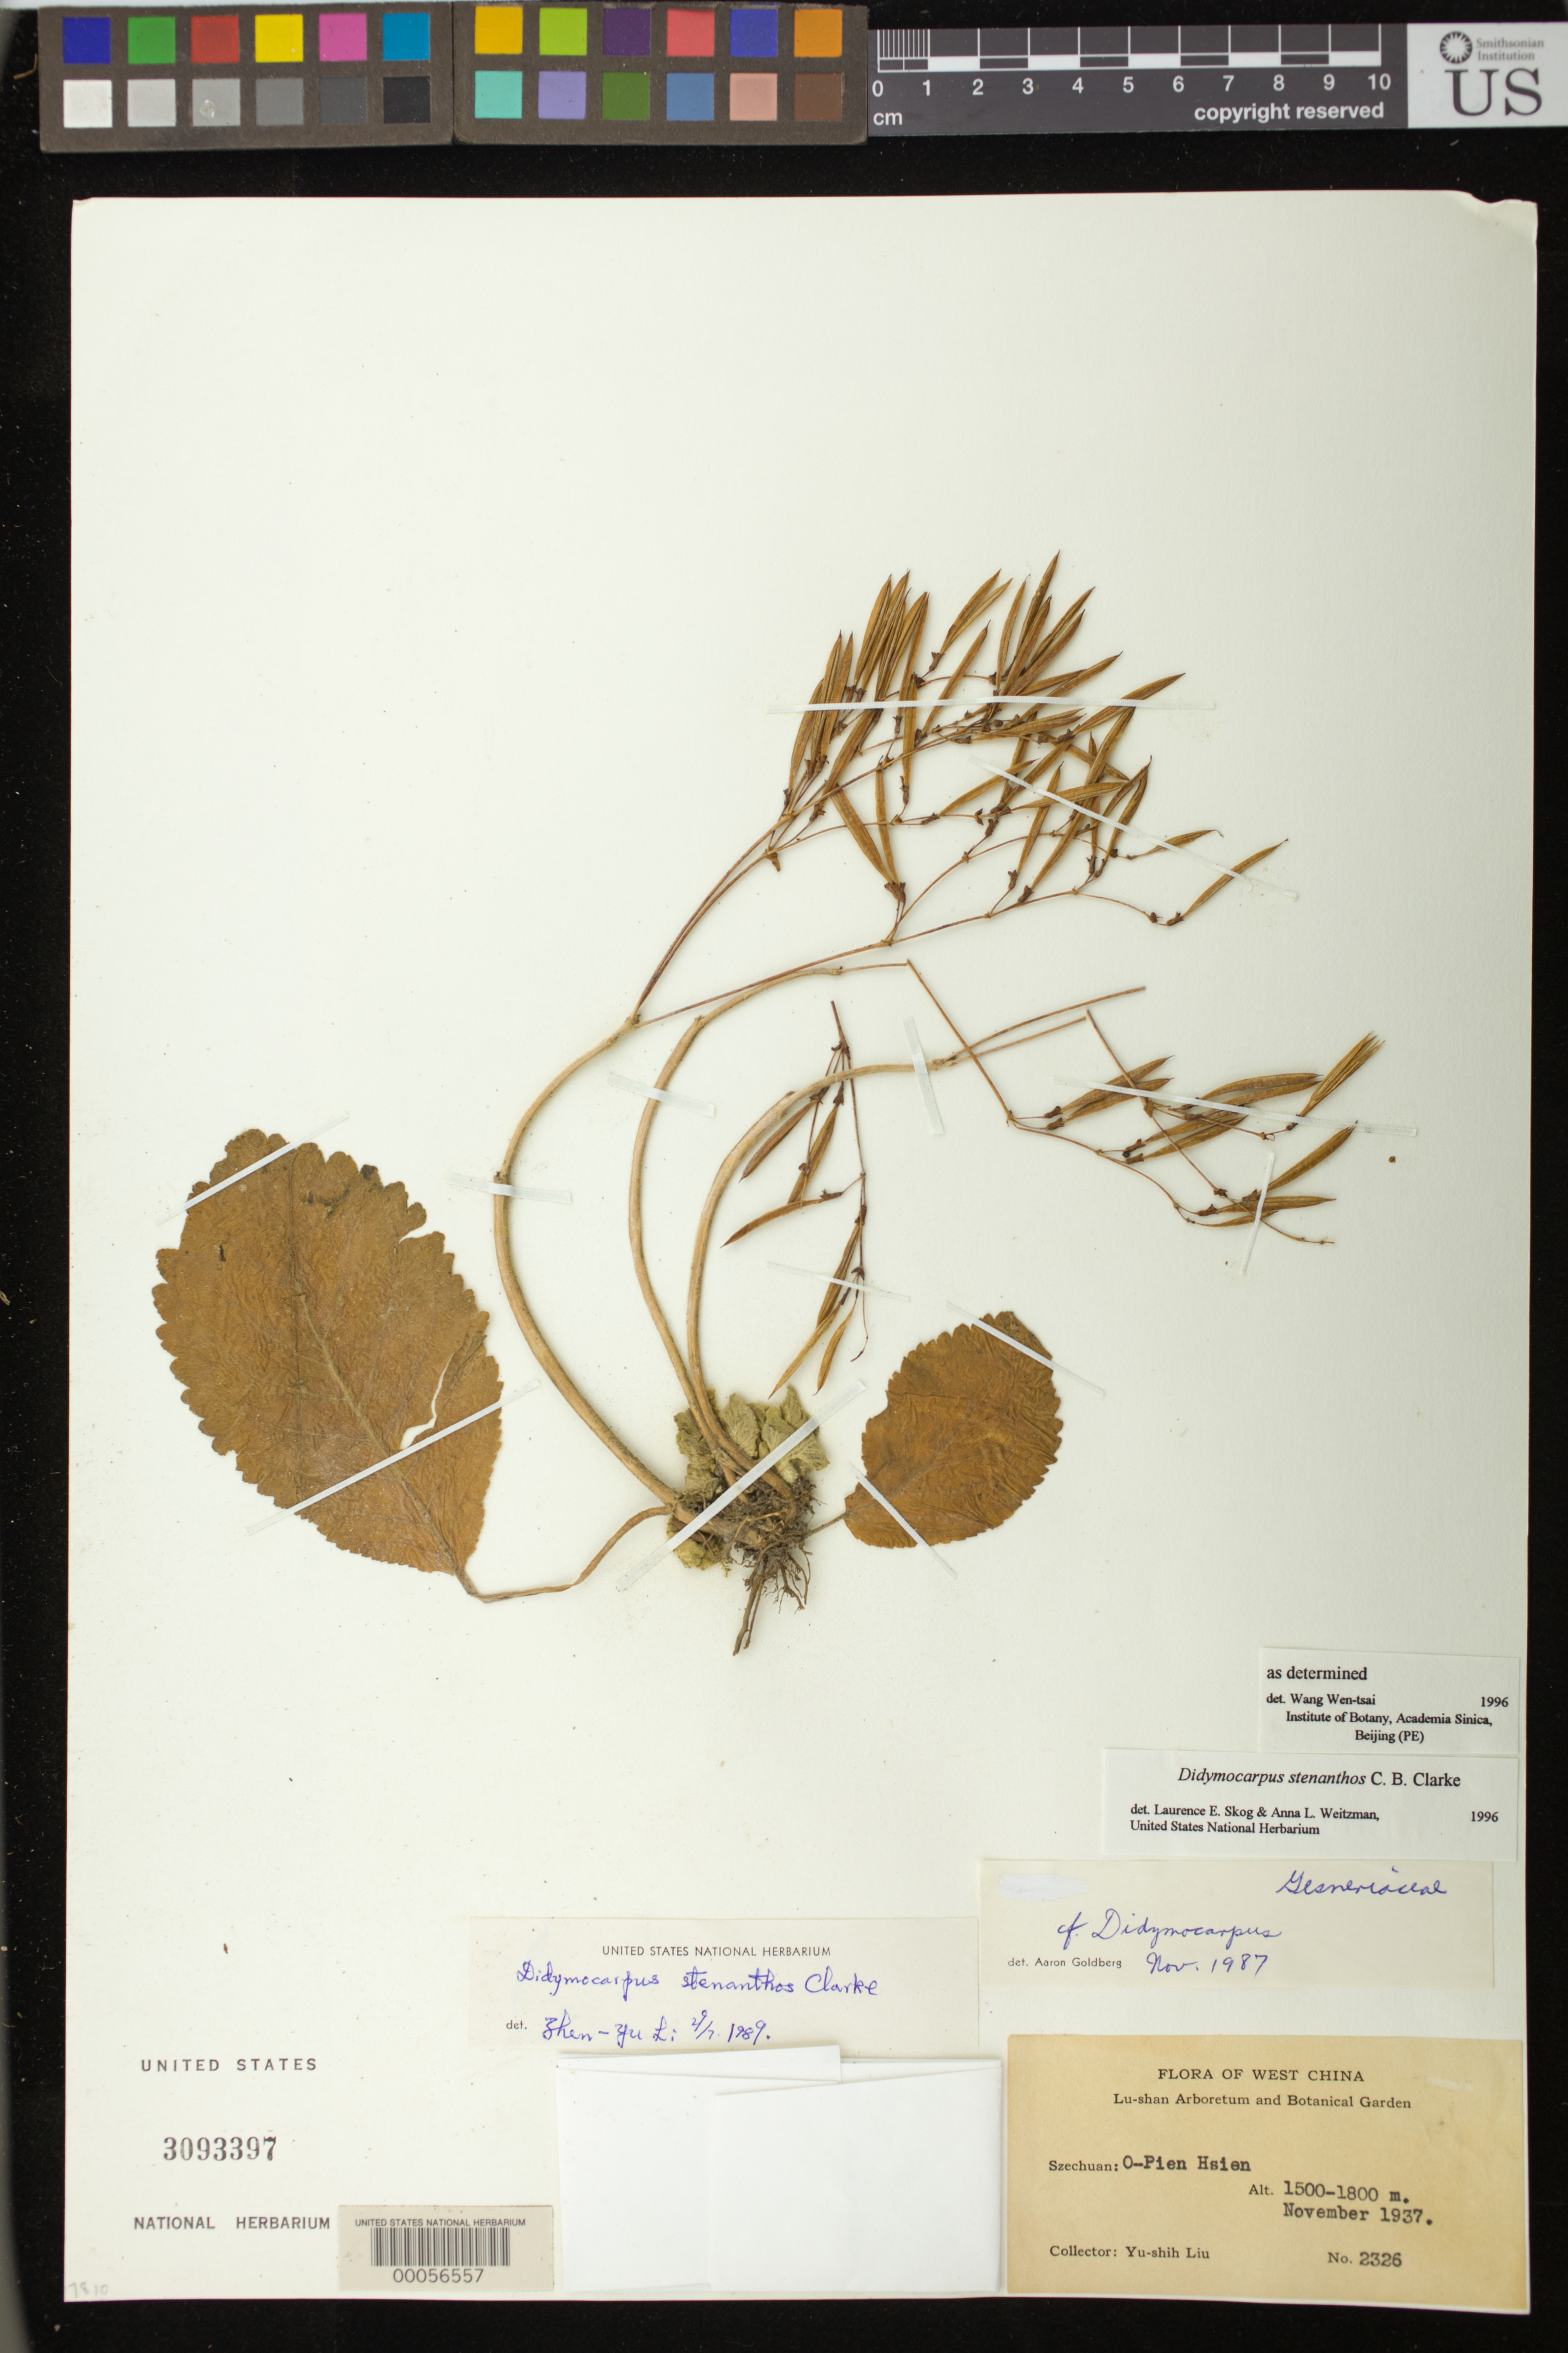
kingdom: Plantae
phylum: Tracheophyta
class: Magnoliopsida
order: Lamiales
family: Gesneriaceae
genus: Didymocarpus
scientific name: Didymocarpus stenanthos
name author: C.B. Clarke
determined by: Zhen-yu, L.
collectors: Y. Liu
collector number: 2326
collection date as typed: Nov 1937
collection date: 1937-11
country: China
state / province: Sichuan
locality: Szechuan: o-pien hsien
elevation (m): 1500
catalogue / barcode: US 3093397